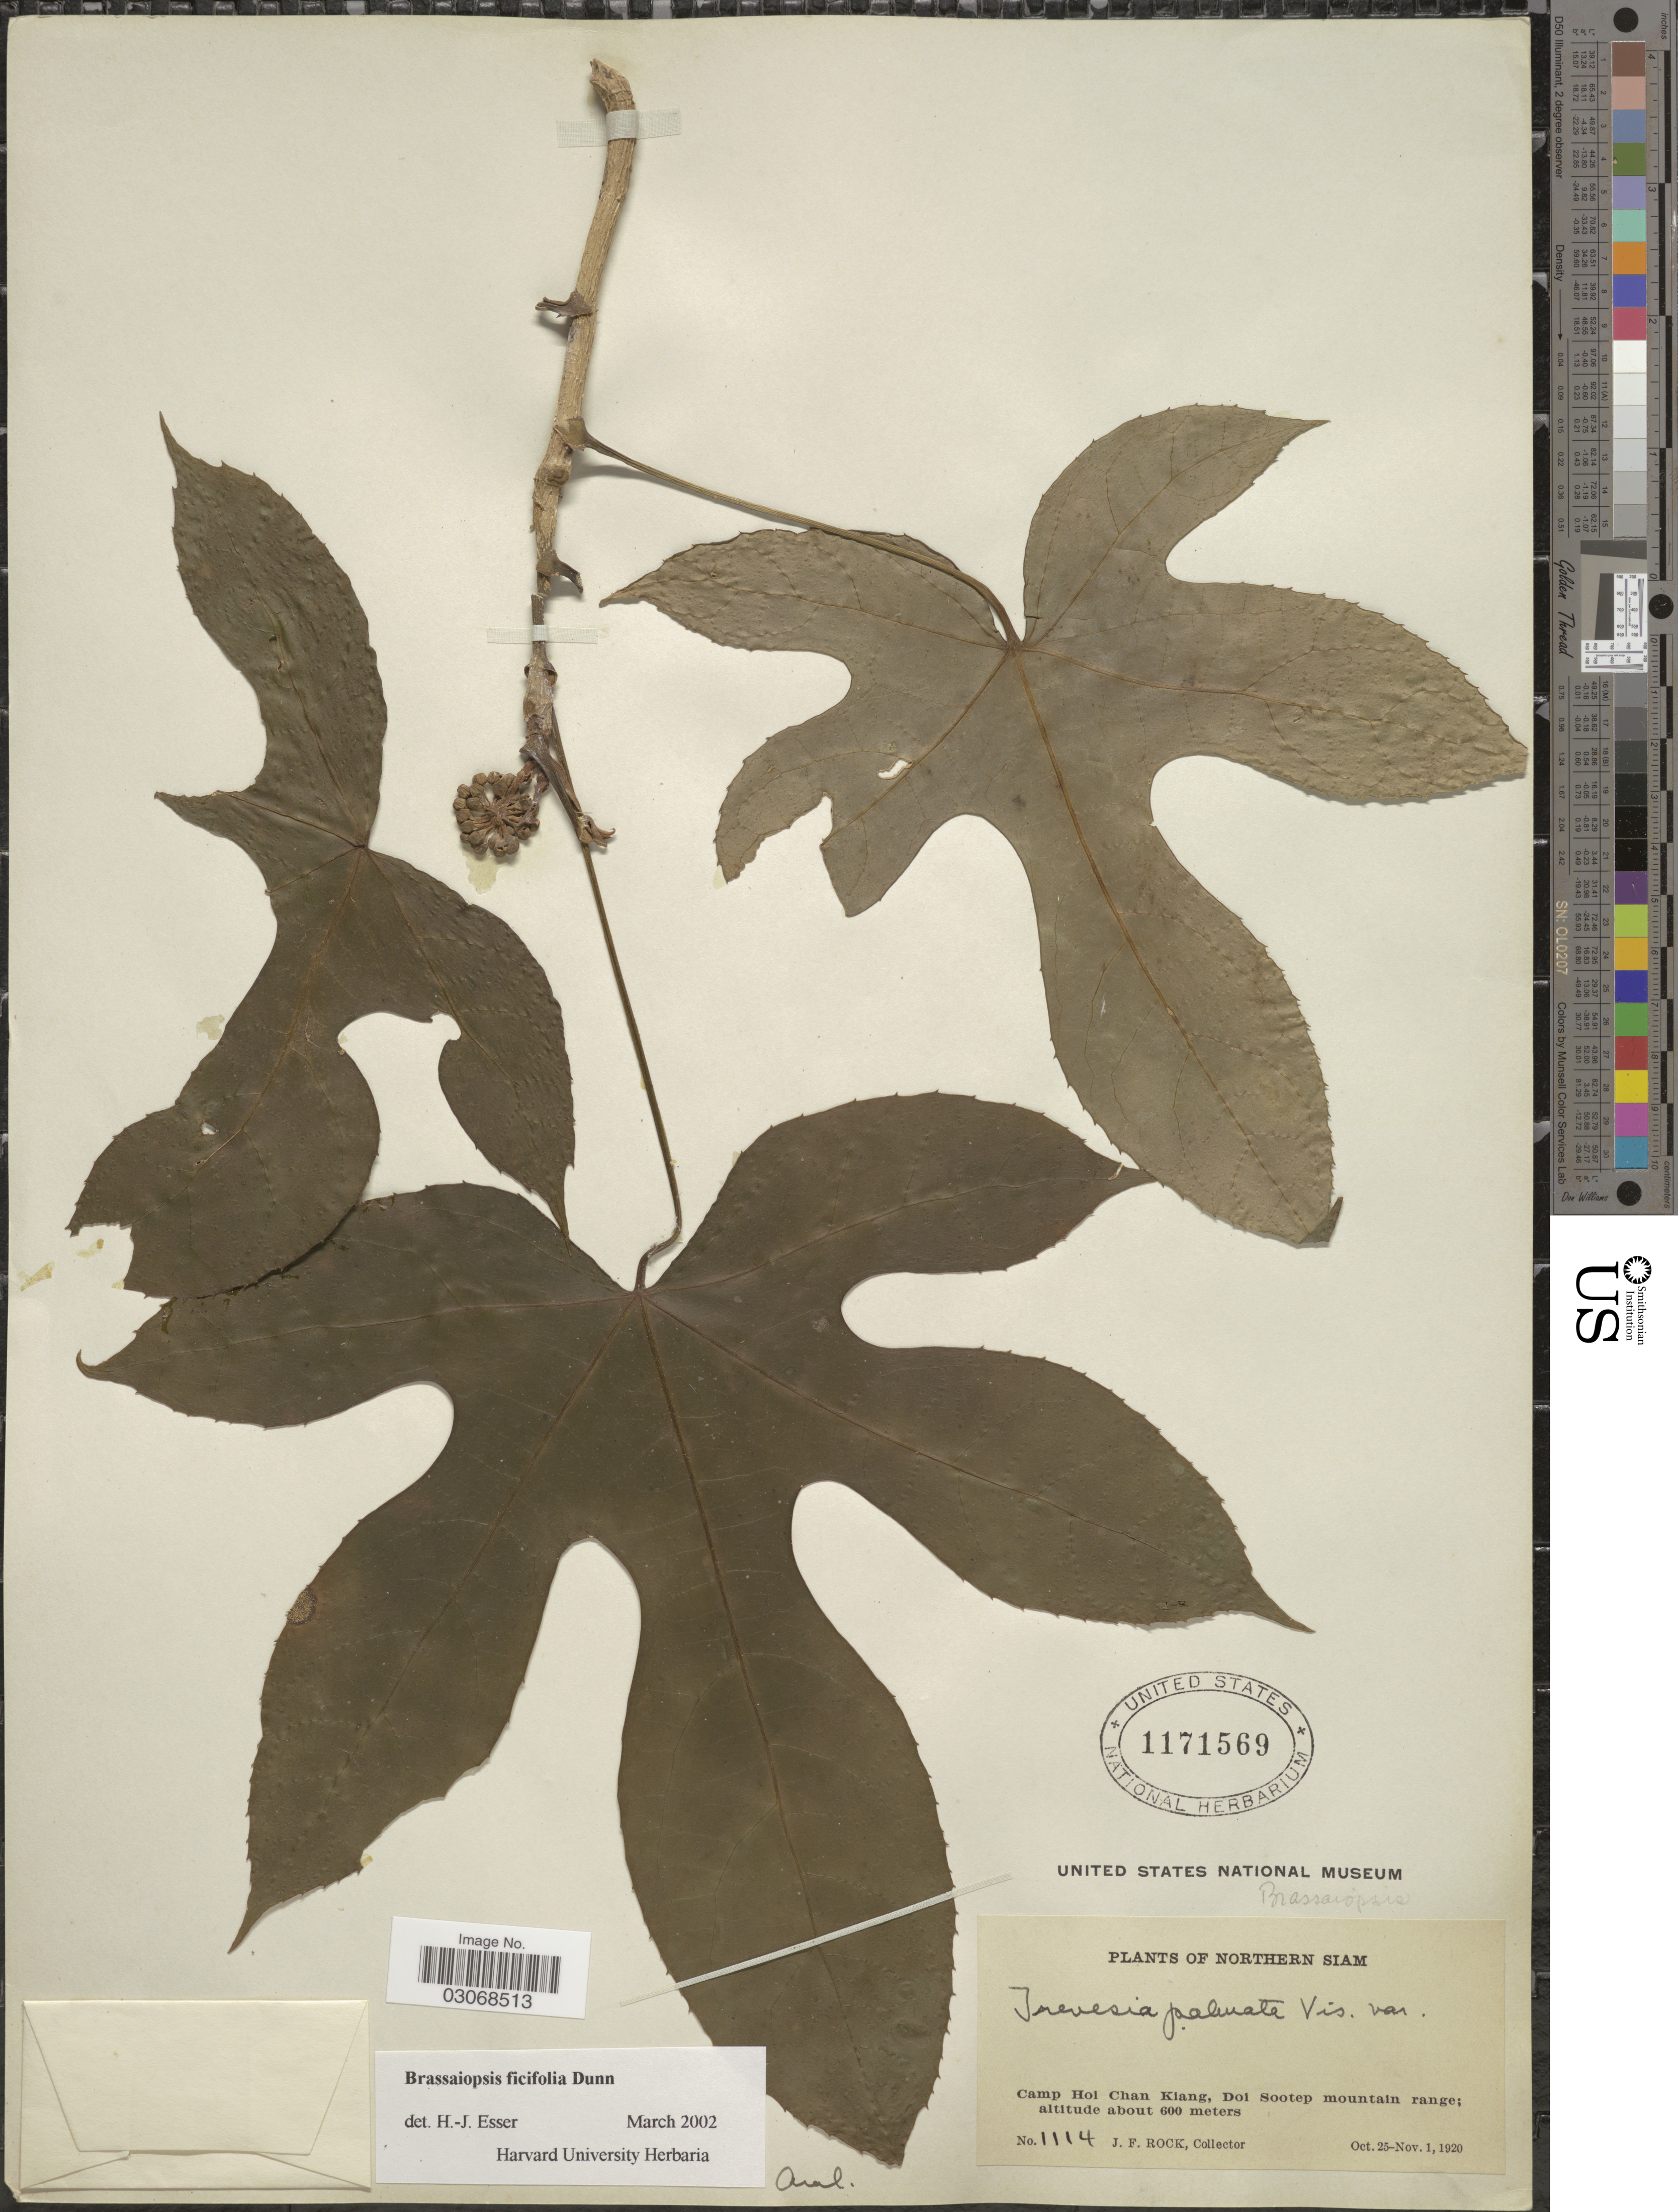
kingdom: Plantae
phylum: Tracheophyta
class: Magnoliopsida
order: Apiales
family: Araliaceae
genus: Brassaiopsis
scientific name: Brassaiopsis ficifolia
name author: Dunn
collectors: J. Rock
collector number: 1114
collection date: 1920-10-25/1920-11-01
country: Thailand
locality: Northern Siam, Camp Hoi Chan Kiang, Doi Sootep mountain range.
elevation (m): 600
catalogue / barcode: US 1171569